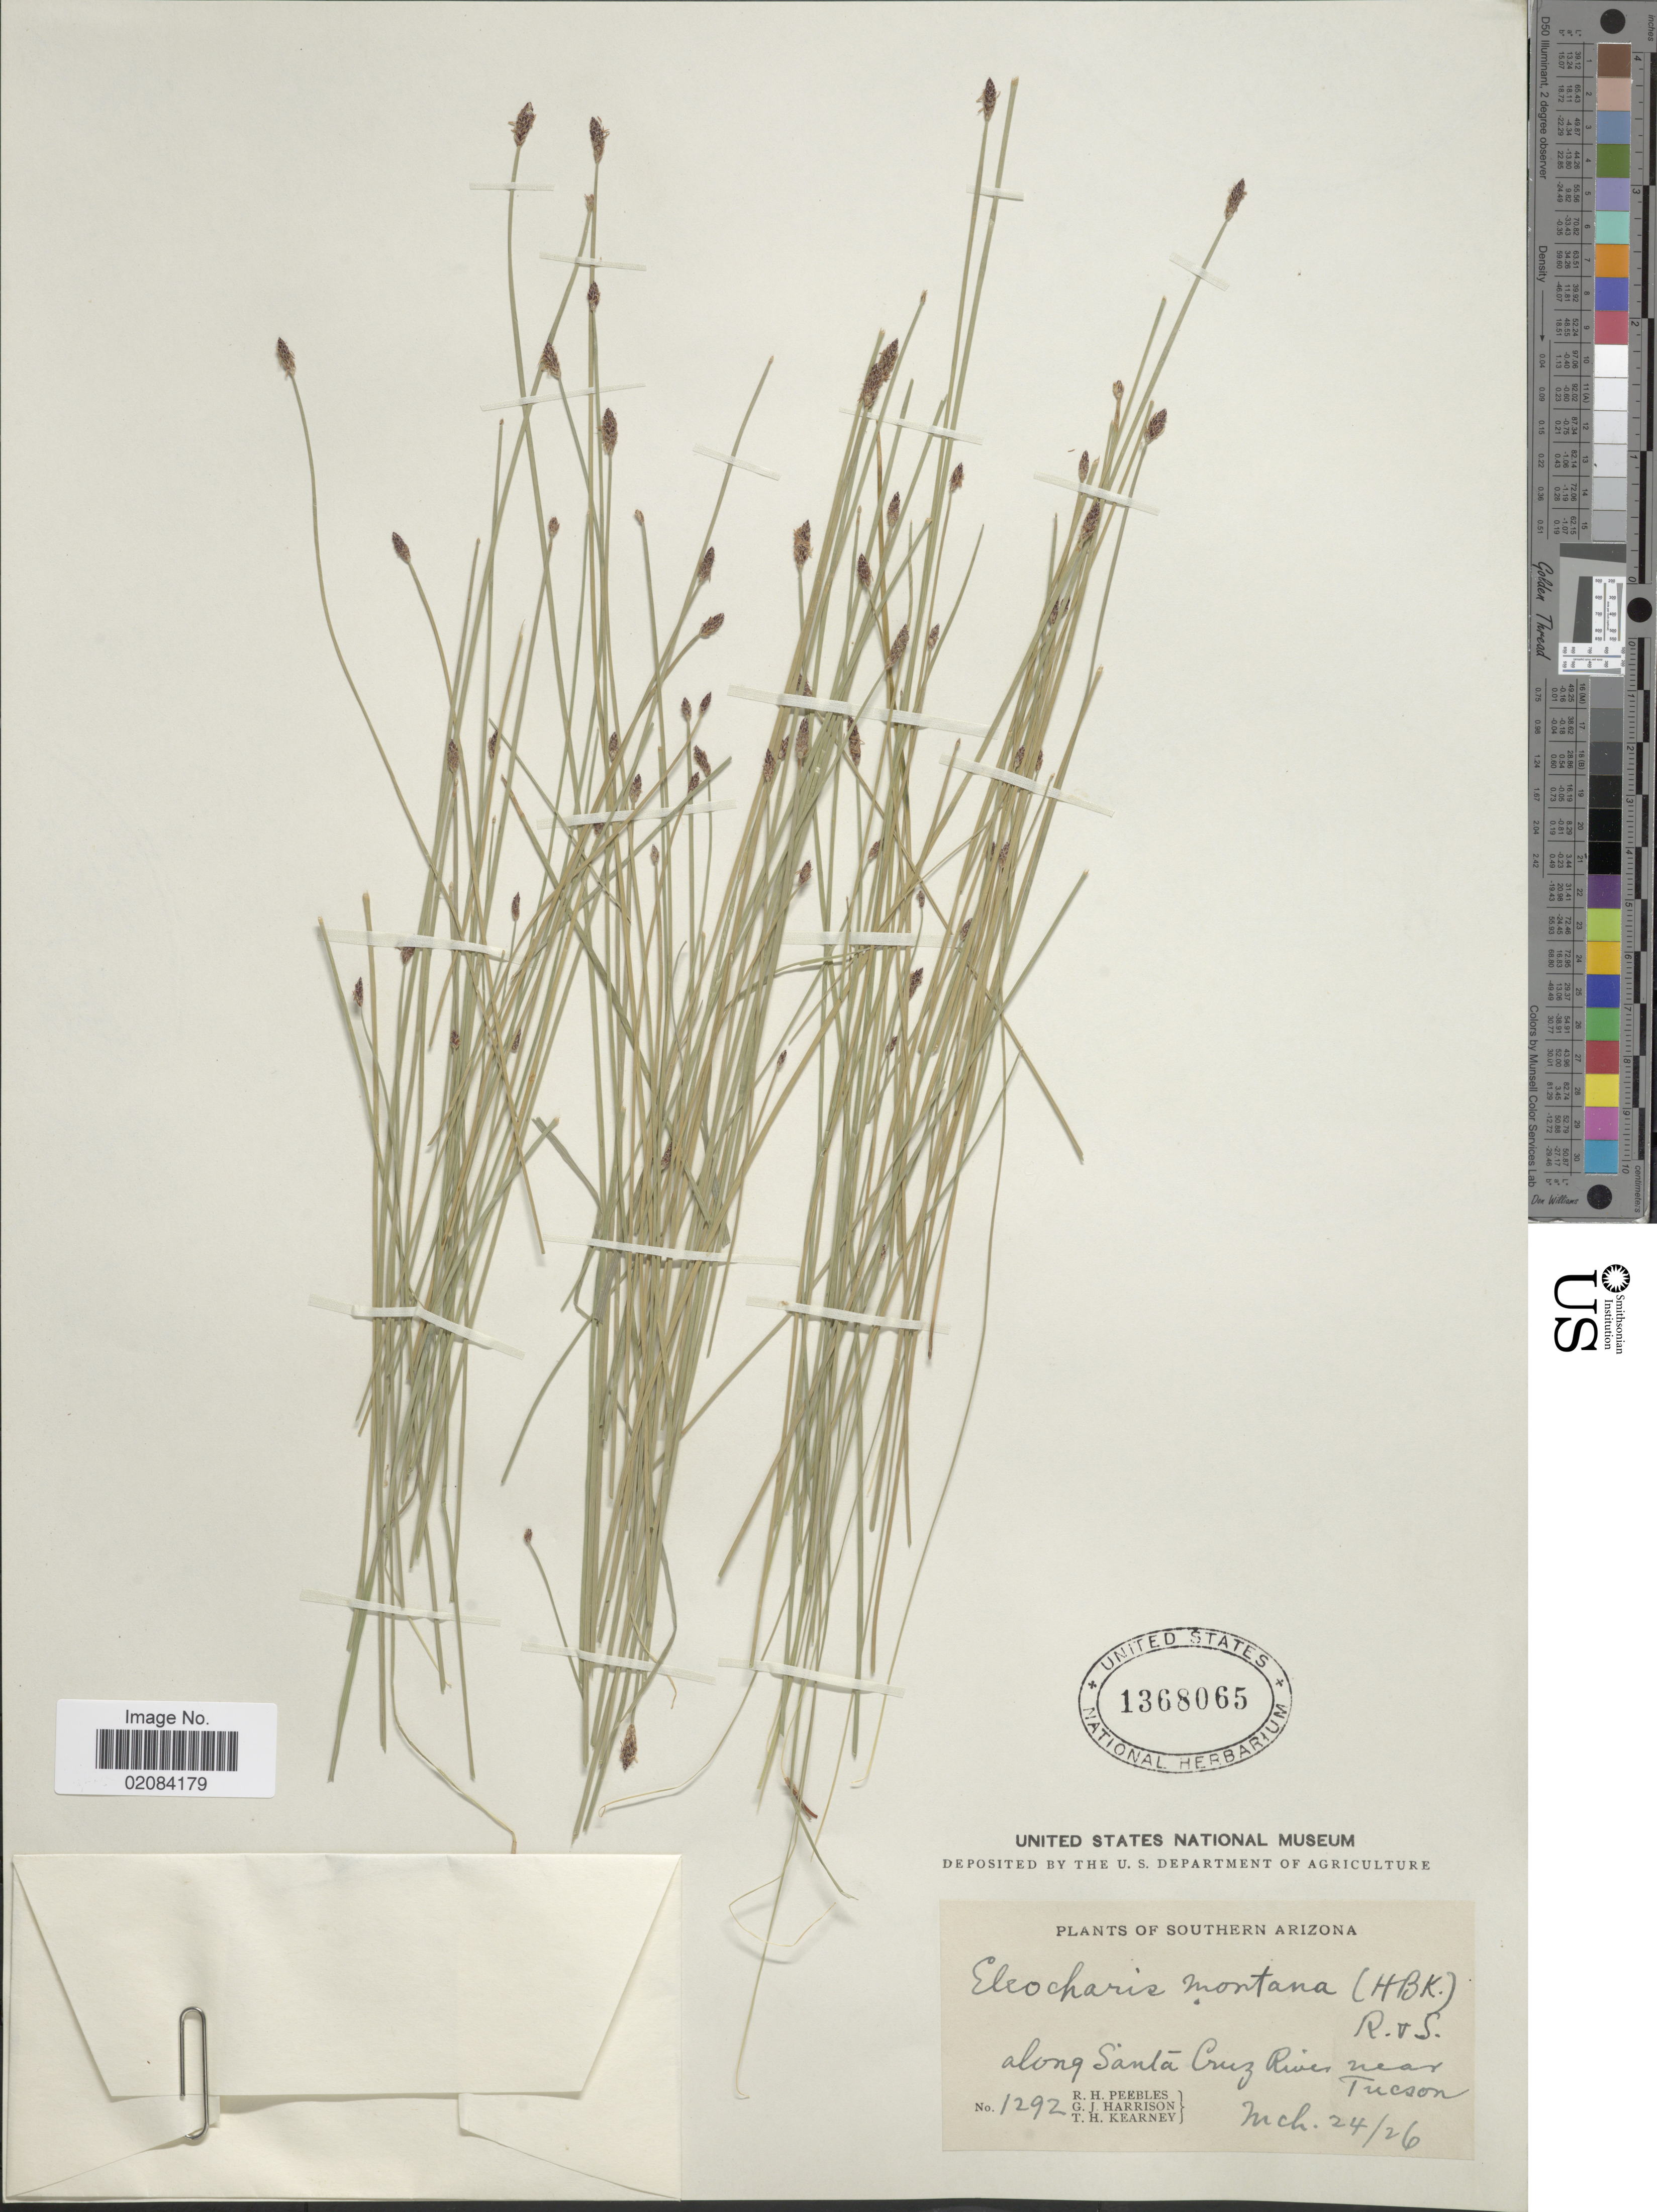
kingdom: Plantae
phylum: Tracheophyta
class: Liliopsida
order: Poales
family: Cyperaceae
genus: Eleocharis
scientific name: Eleocharis montevidensis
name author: Kunth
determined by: Smith, S. G.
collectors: R. H. Peebles, G. J. Harrison & T. H. Kearney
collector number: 1292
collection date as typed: Transcribed d/m/y: 24/3/26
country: United States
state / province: Arizona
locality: Southern Arizona, Along Santa Cruz River near Tucson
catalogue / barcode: US 1368065